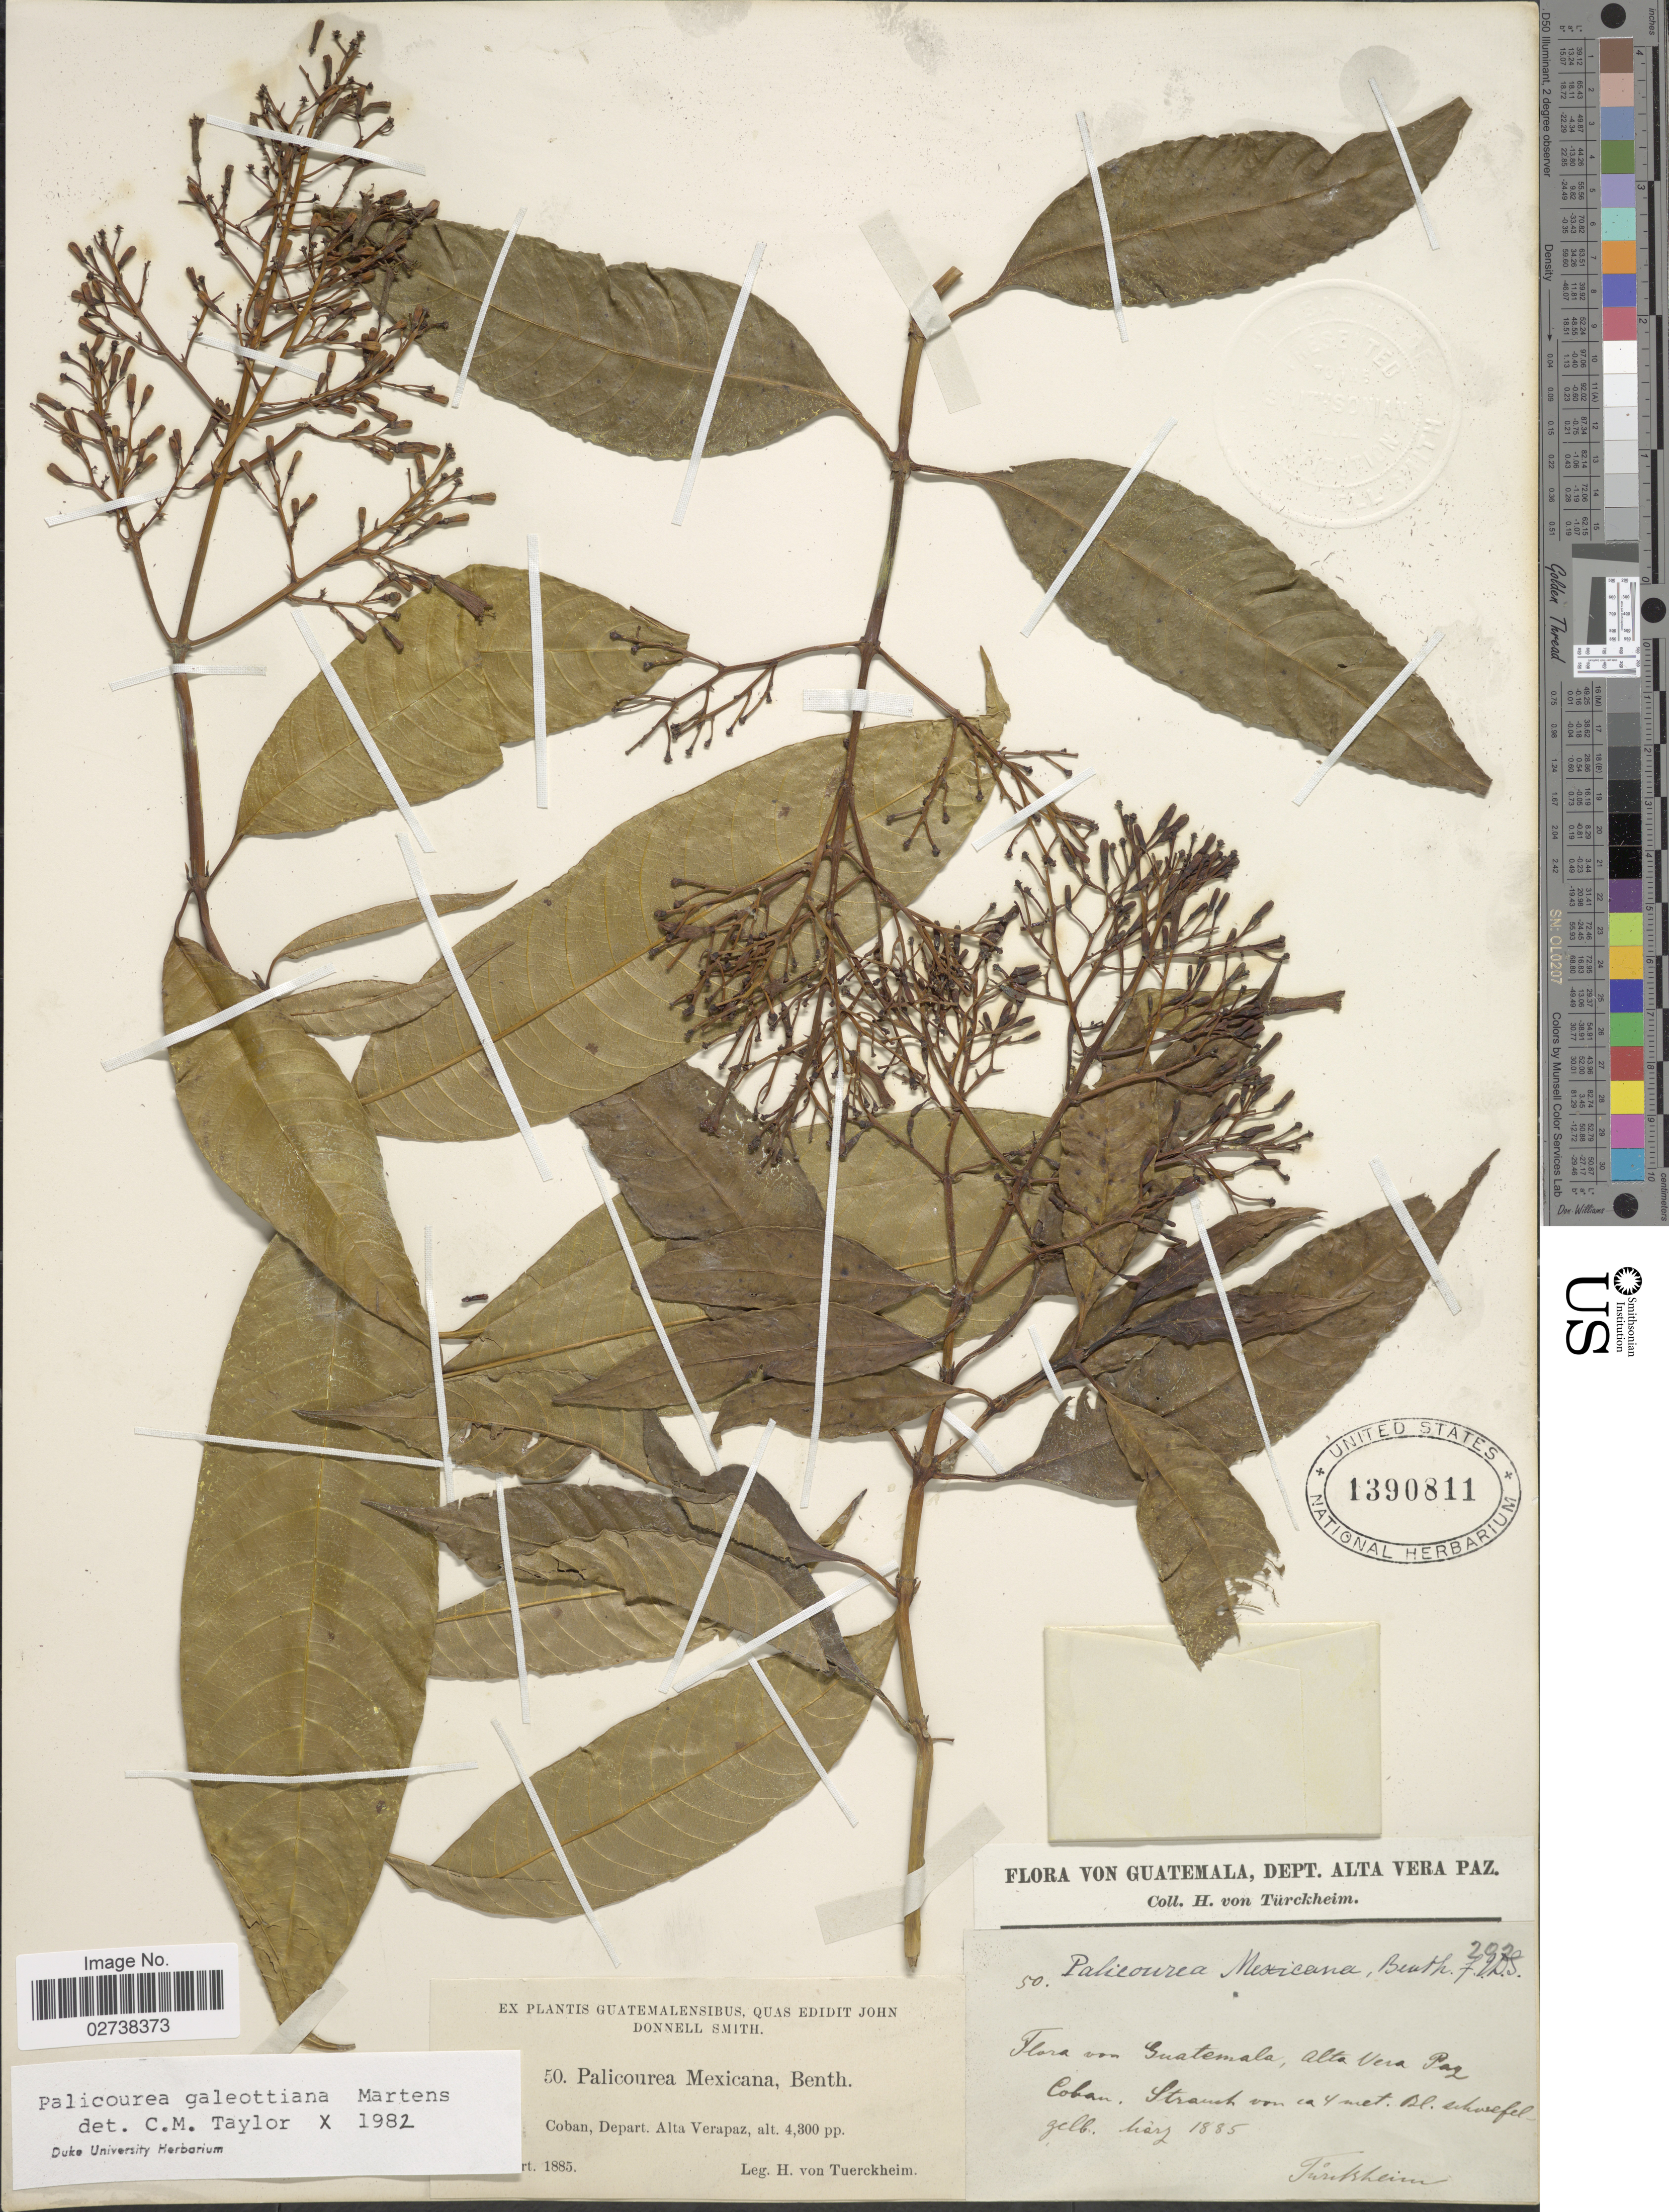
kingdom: Plantae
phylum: Tracheophyta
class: Magnoliopsida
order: Gentianales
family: Rubiaceae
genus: Palicourea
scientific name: Palicourea galeottiana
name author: M. Martens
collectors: H. von Türckheim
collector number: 50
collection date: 1885-03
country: Guatemala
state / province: Alta Verapaz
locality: Coban, Depart. Alta Verapaz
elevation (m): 1311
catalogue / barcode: US 1390811